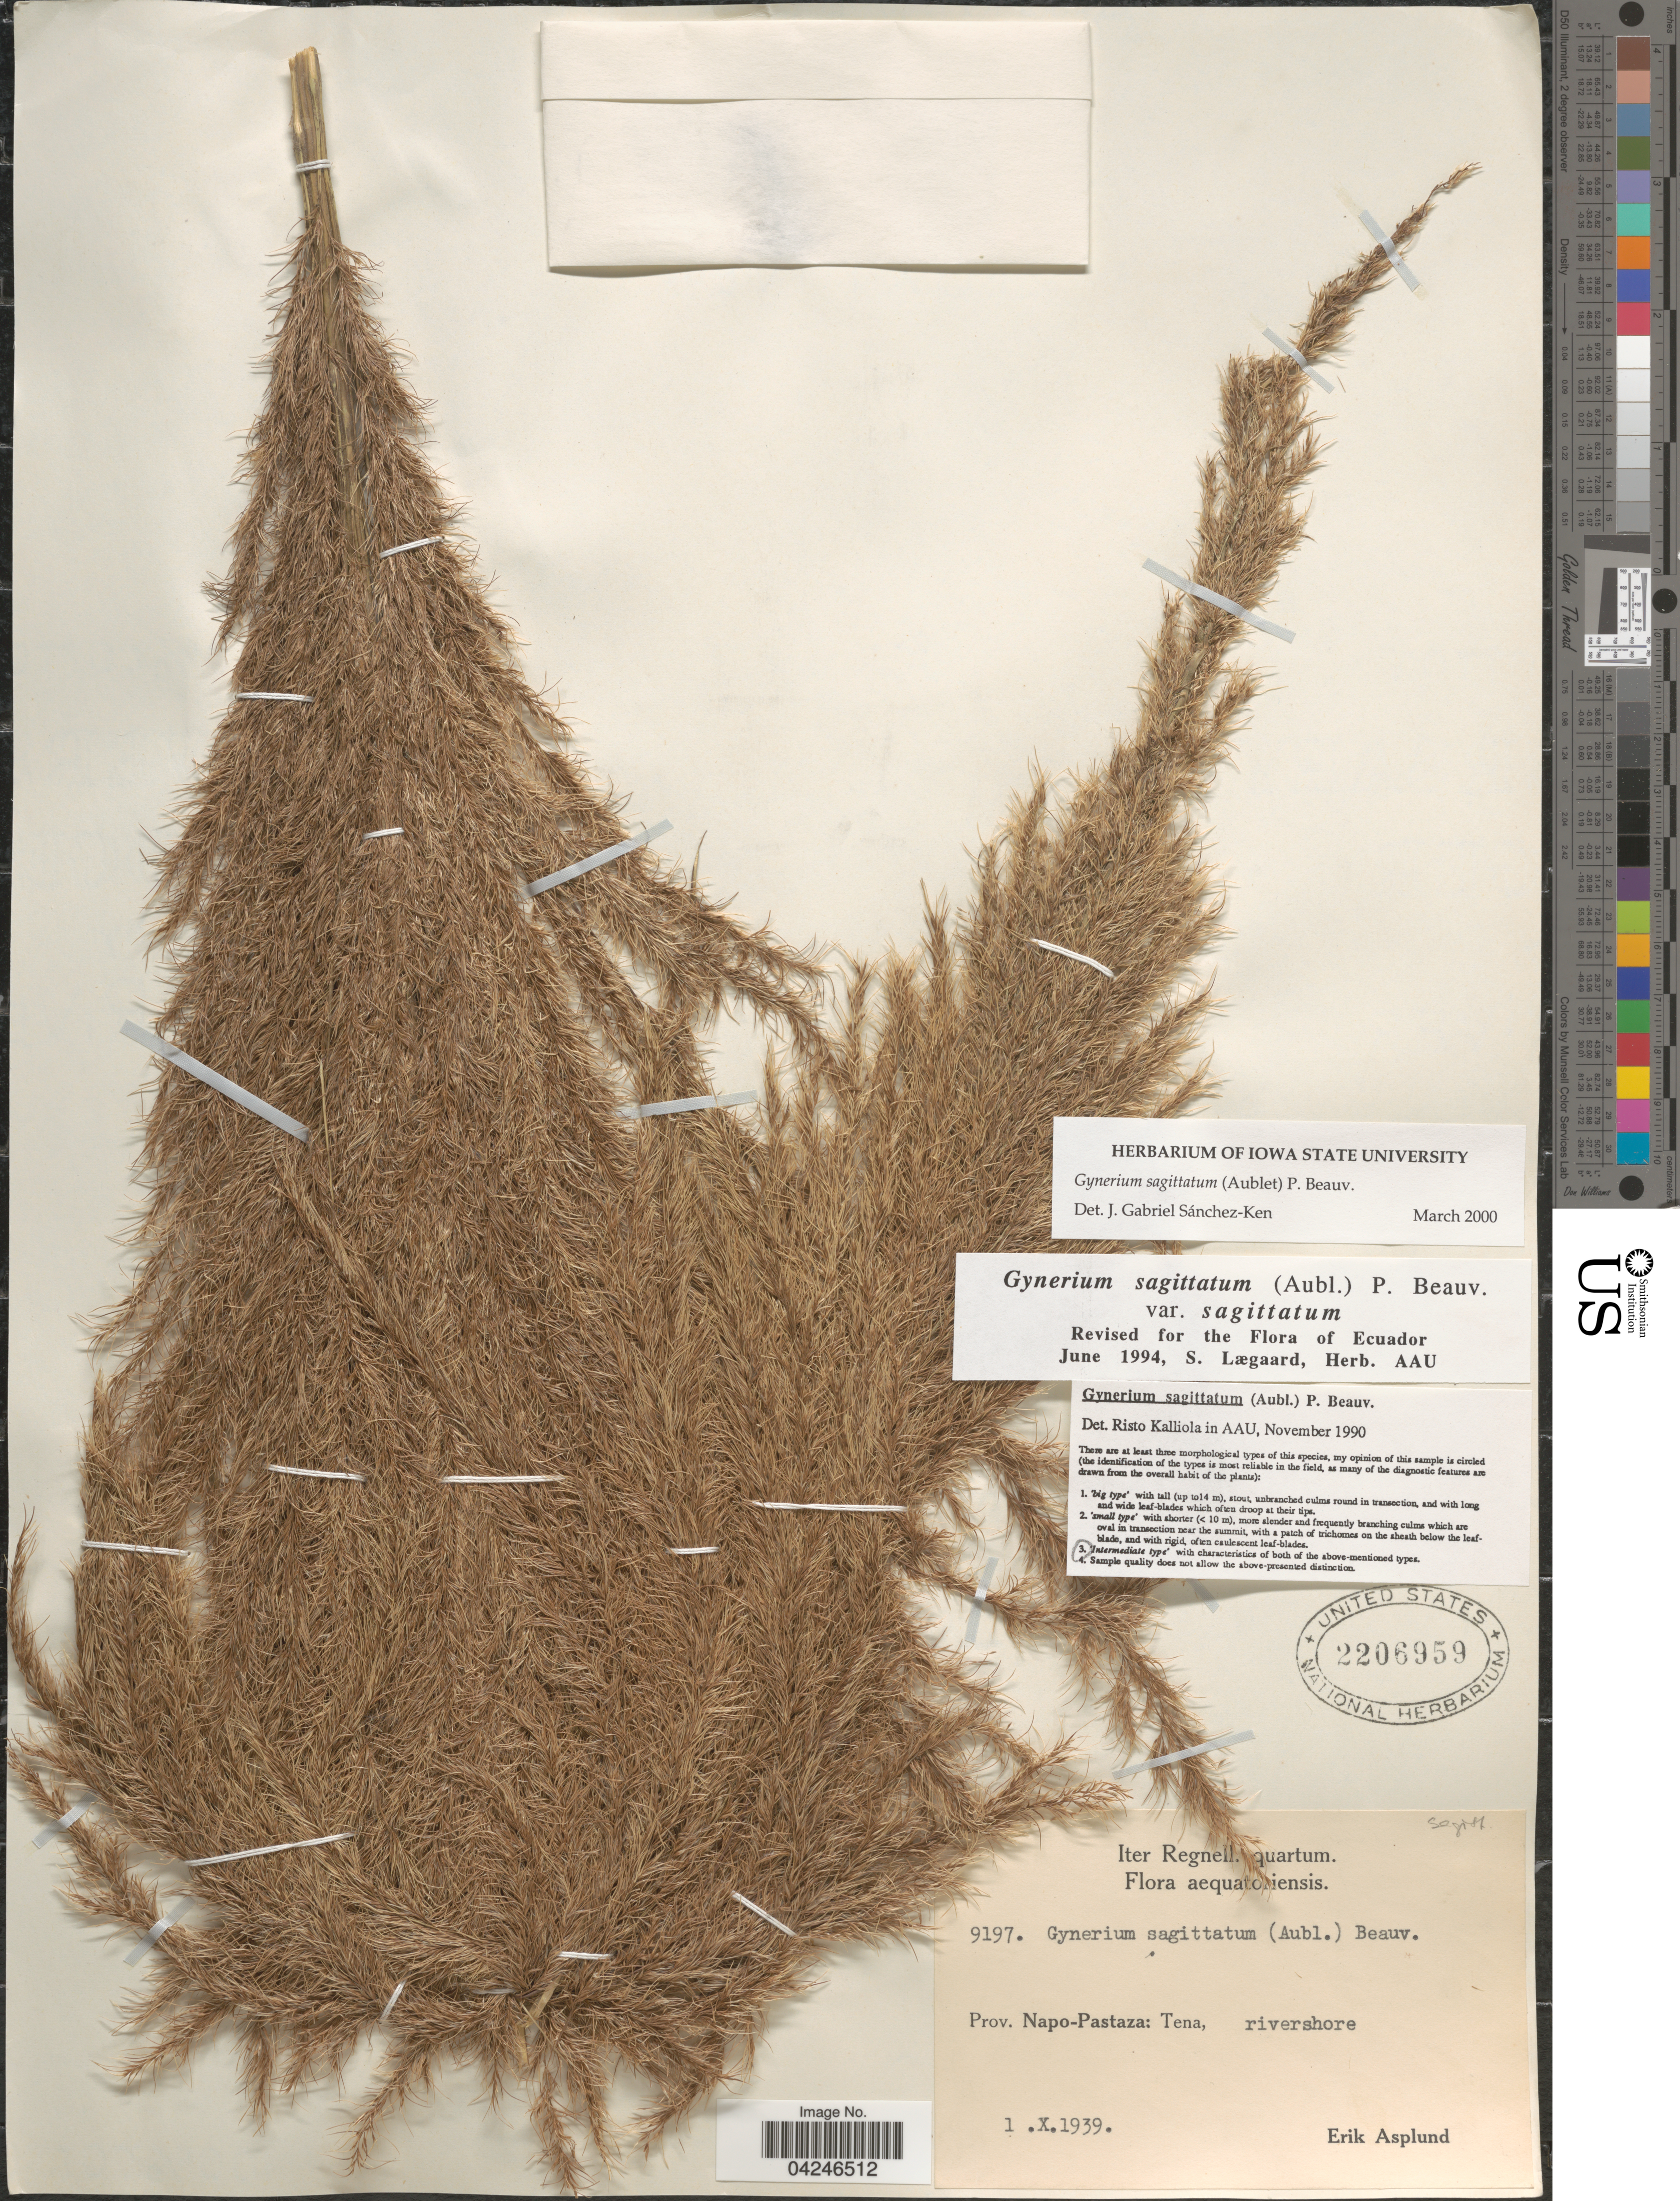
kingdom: Plantae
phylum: Tracheophyta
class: Liliopsida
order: Poales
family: Poaceae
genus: Gynerium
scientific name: Gynerium sagittatum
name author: (Aubl.) P. Beauv.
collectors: E. Asplund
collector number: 9197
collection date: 1939-10-01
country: Ecuador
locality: Prov. Napo-Pastaza: Tena, rivershore.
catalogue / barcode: US 2206959